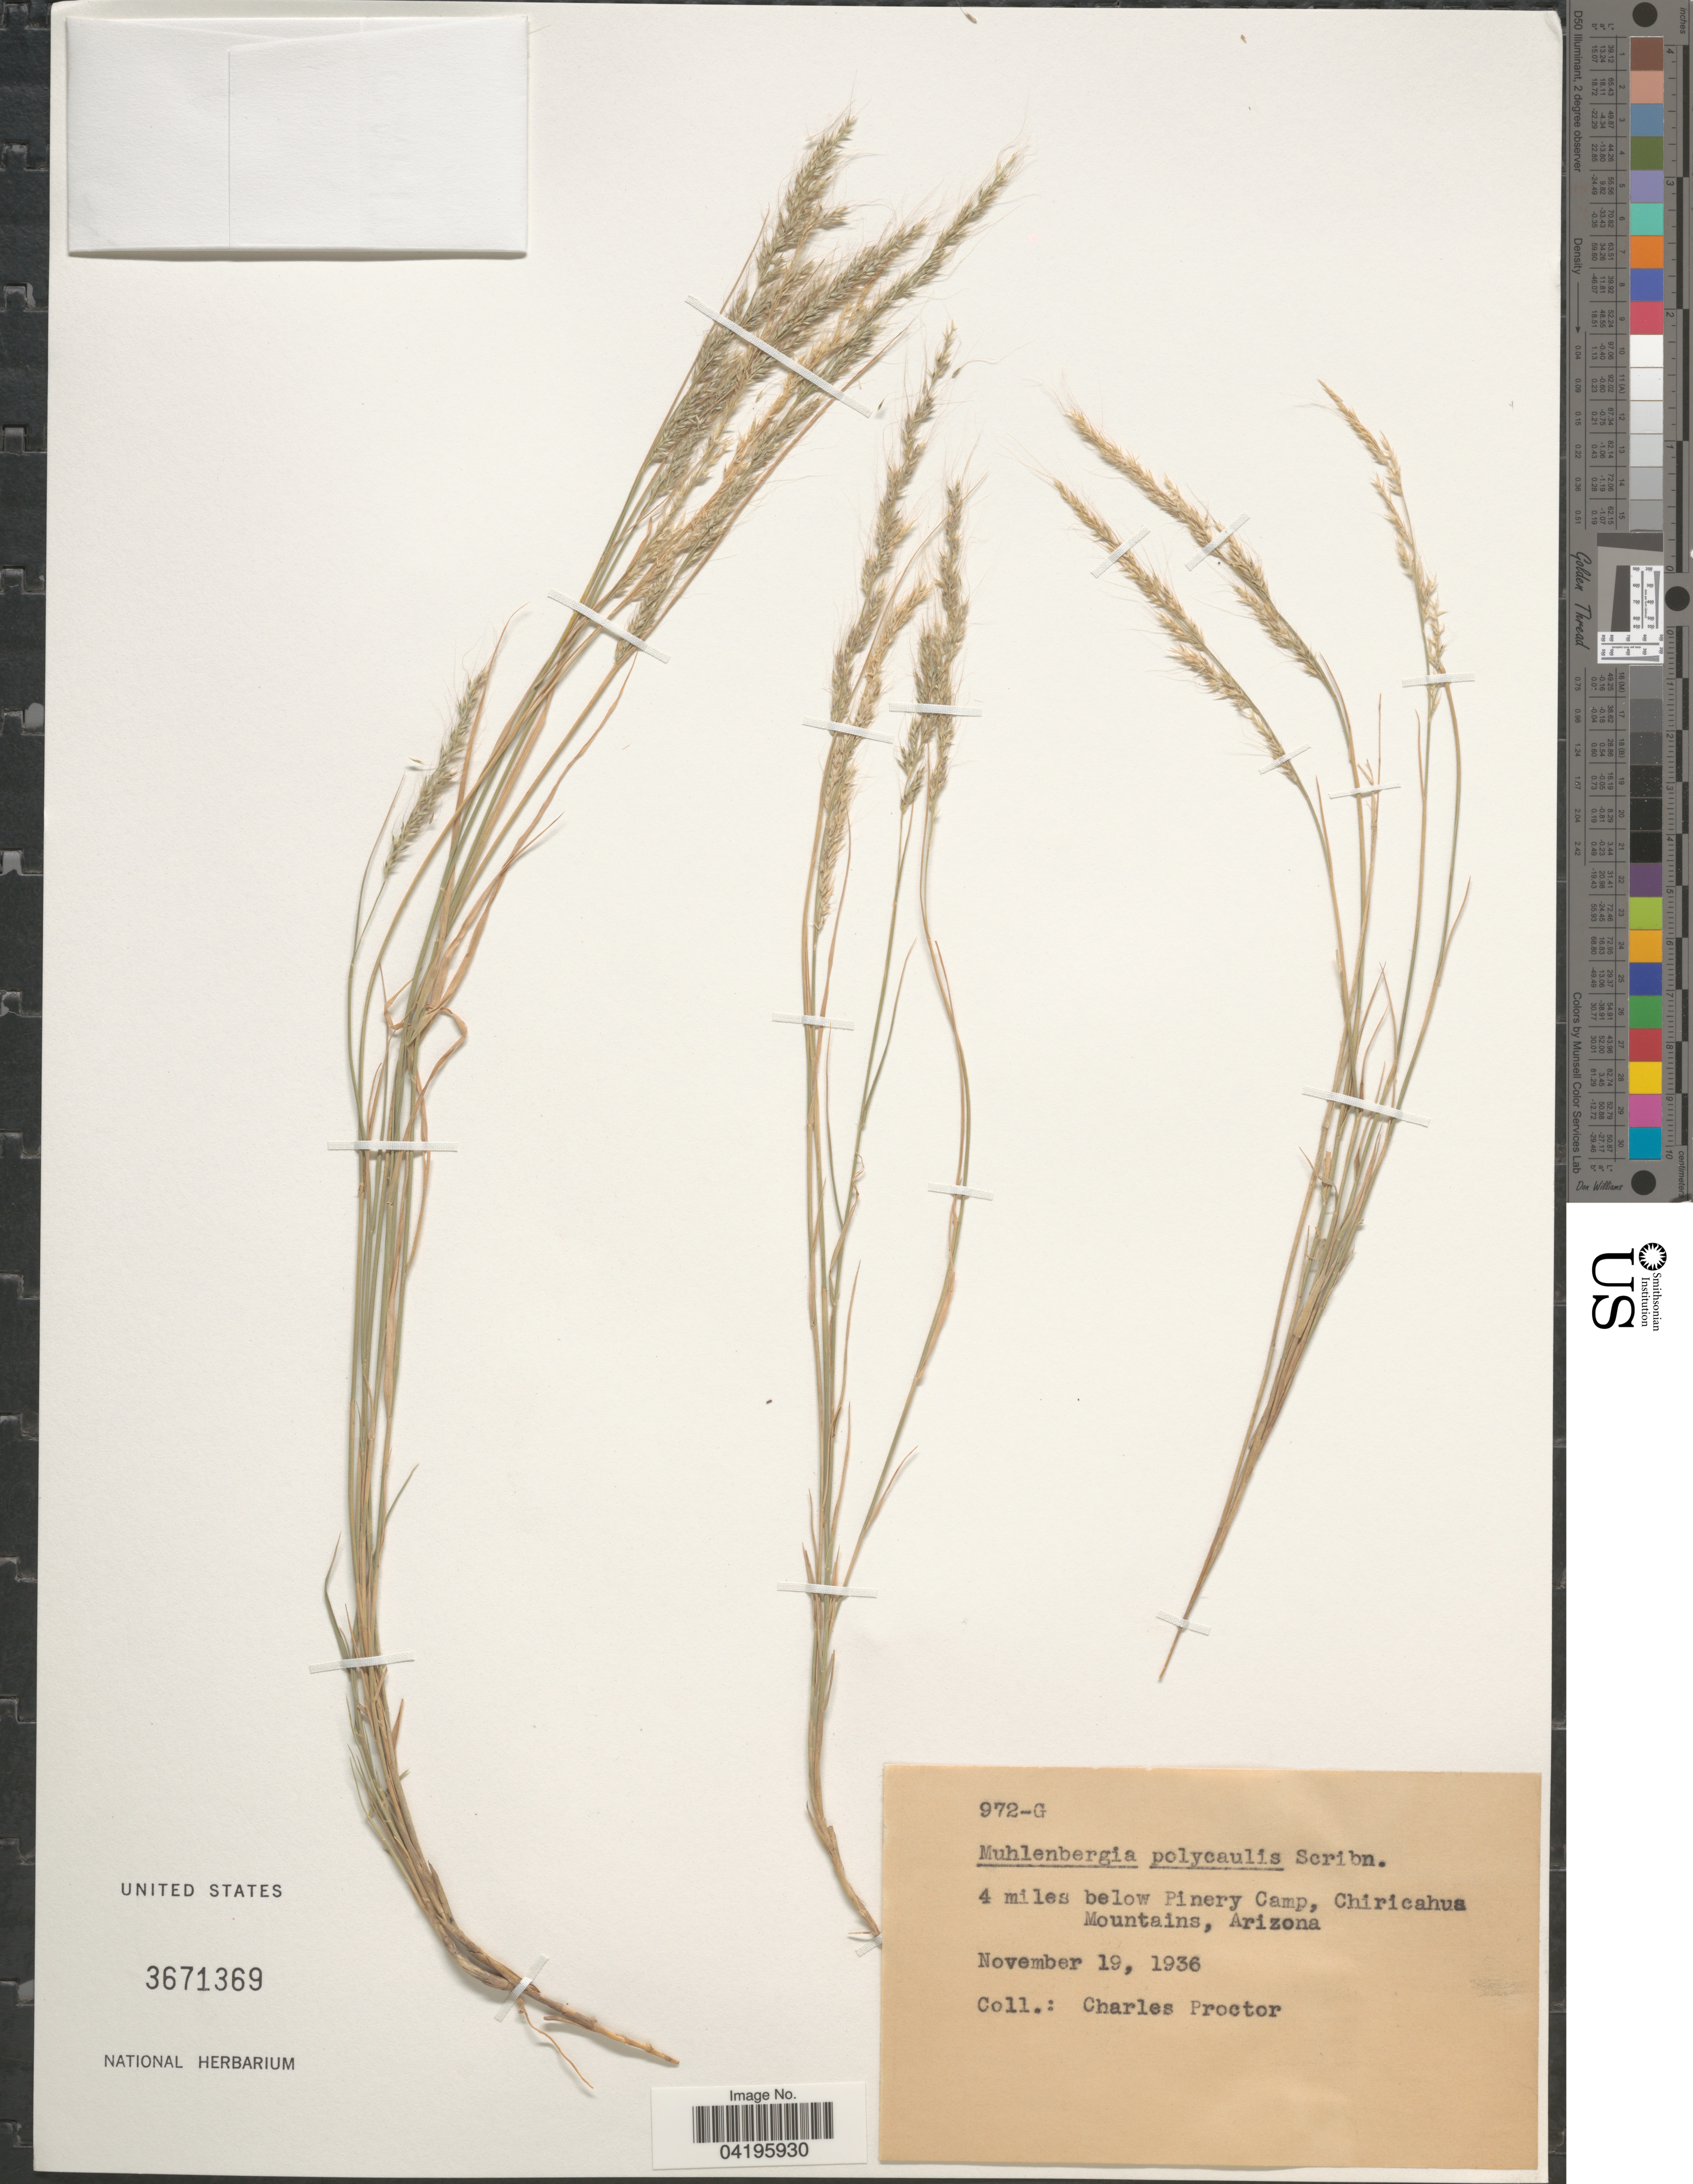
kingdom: Plantae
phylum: Tracheophyta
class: Liliopsida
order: Poales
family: Poaceae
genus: Muhlenbergia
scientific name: Muhlenbergia polycaulis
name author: Scribn.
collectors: C. Proctor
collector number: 972-G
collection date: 1936-11-19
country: United States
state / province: Arizona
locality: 4 miles below Pinery Camp, Chiricahua Mountains.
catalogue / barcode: US 3671369